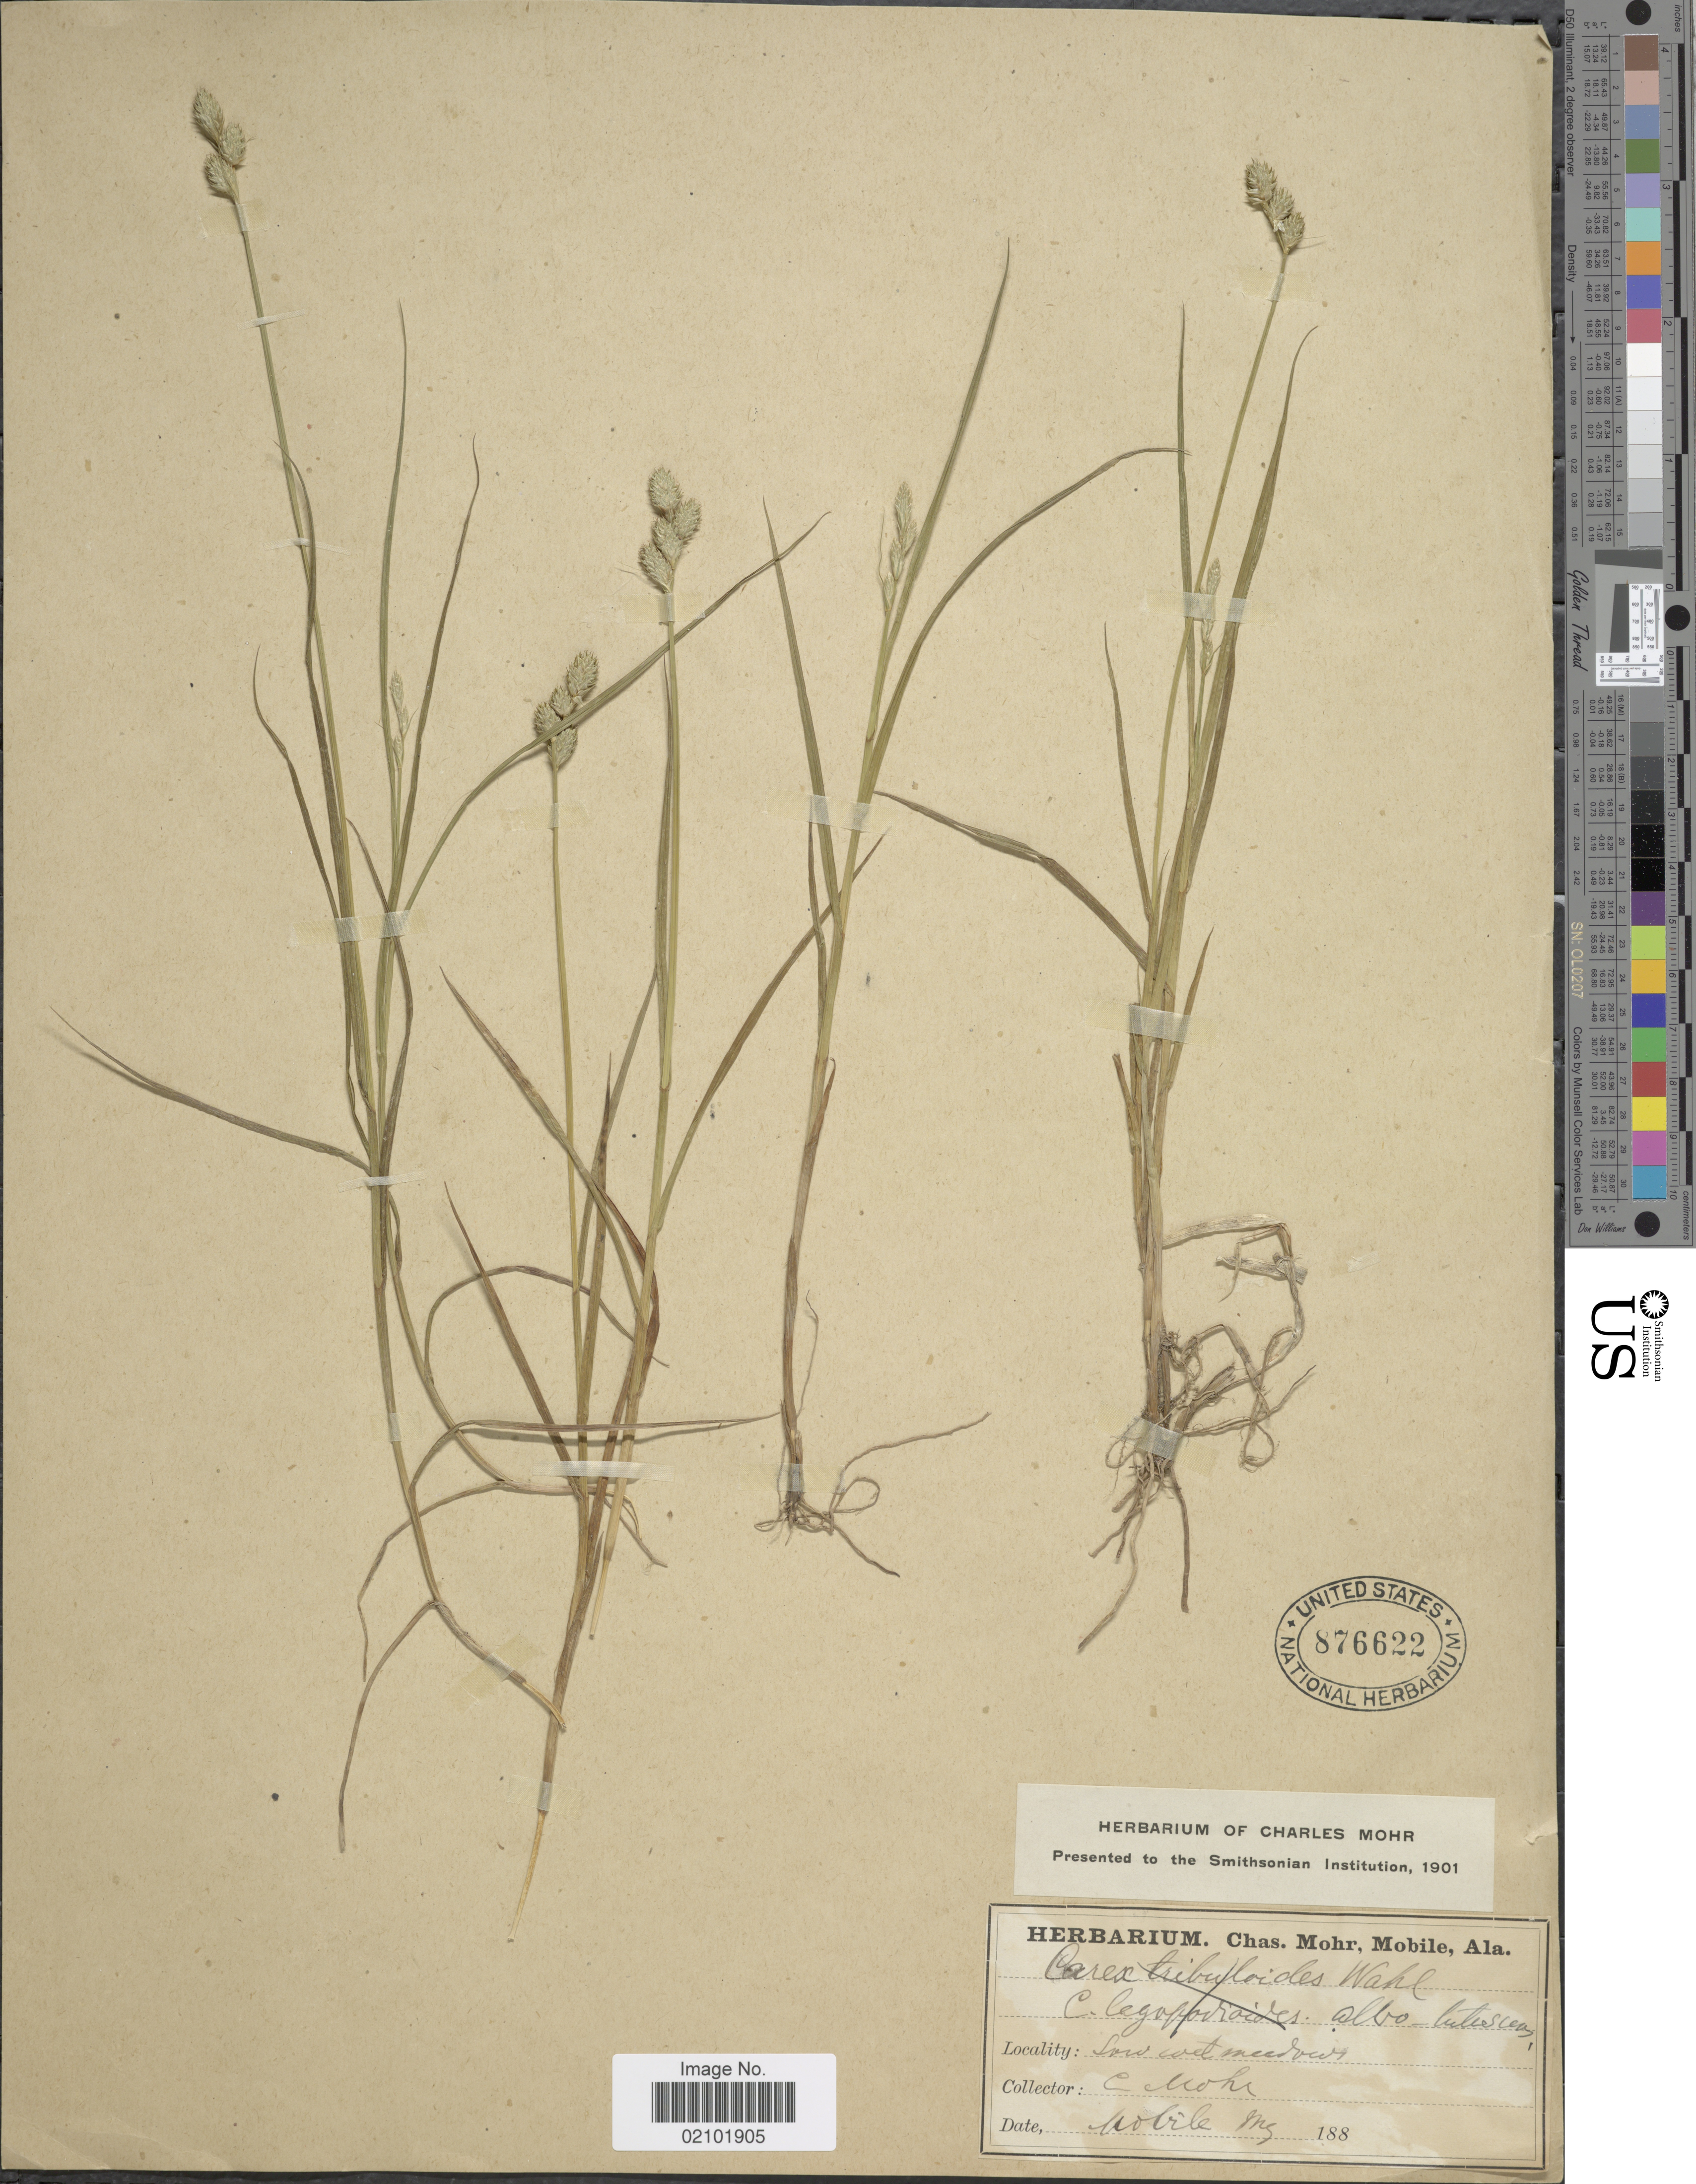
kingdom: Plantae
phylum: Tracheophyta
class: Liliopsida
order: Poales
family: Cyperaceae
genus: Carex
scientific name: Carex albolutescens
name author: Schwein.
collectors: Mohr, C. T. (herbarium)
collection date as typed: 188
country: United States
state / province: Alabama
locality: Mobile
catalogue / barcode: US 876622